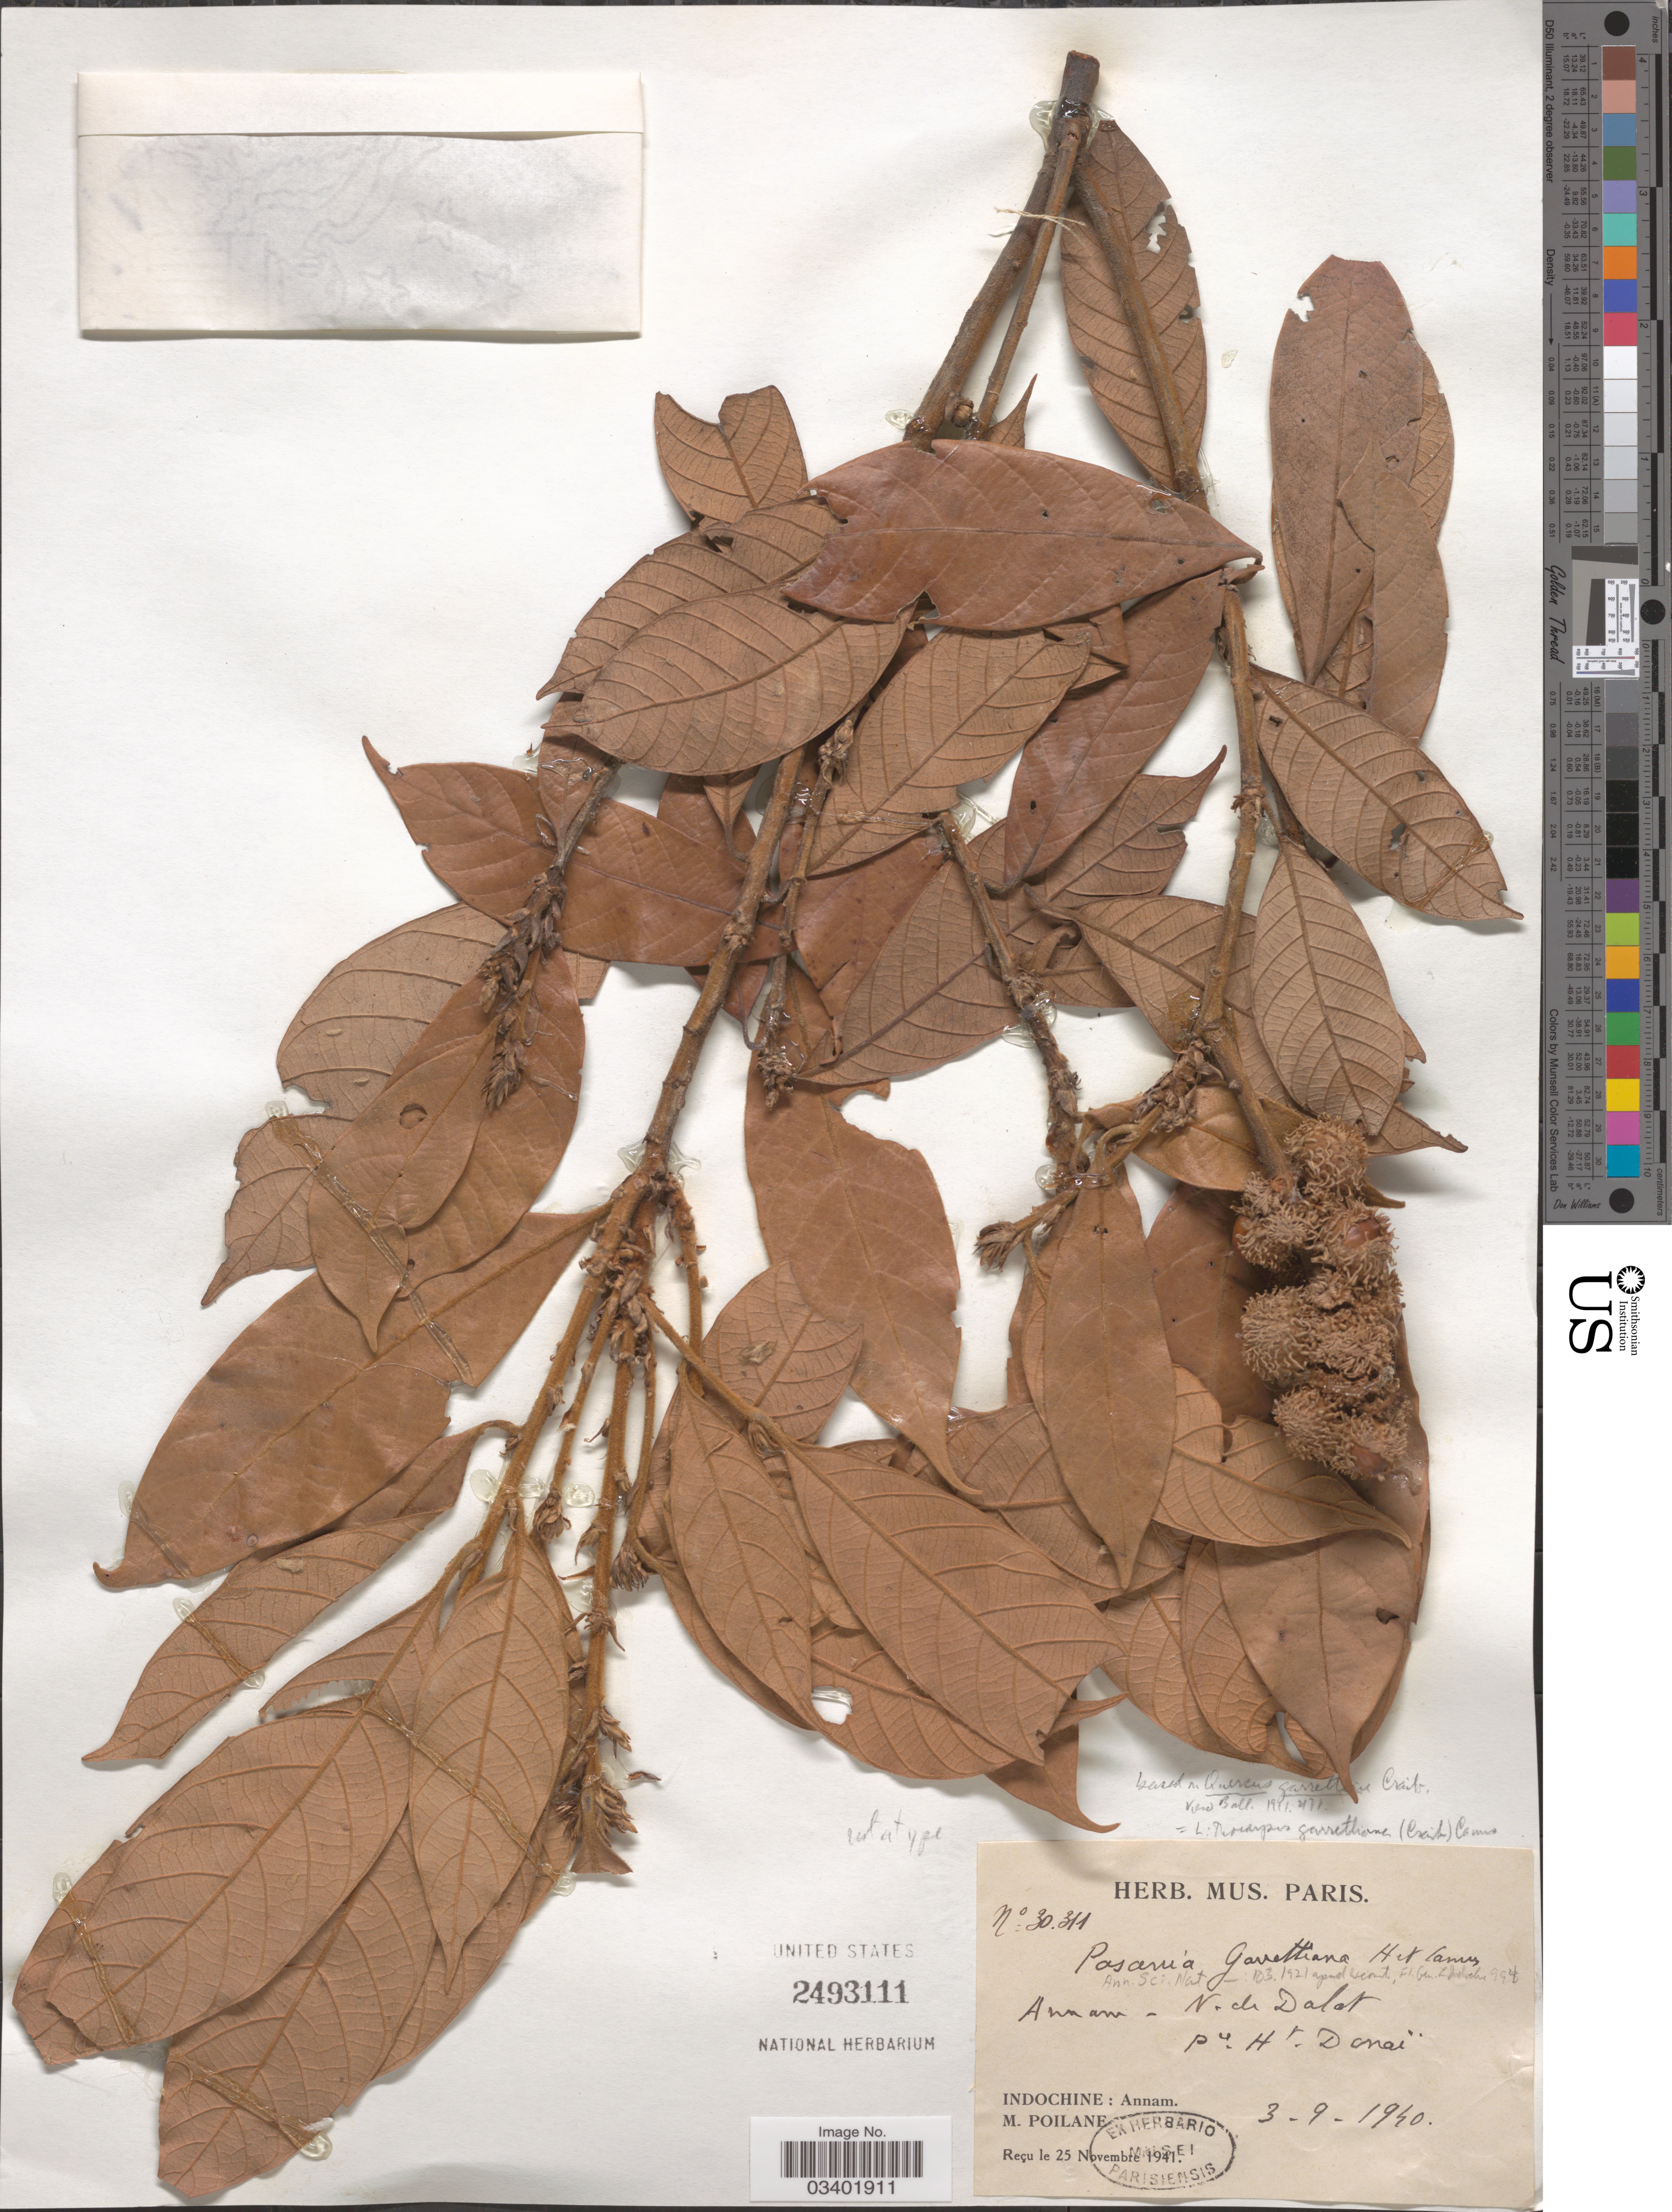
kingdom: Plantae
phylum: Tracheophyta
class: Magnoliopsida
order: Fagales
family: Fagaceae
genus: Lithocarpus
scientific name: Lithocarpus garrettianus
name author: (Craib) A. Camus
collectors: M. Poilane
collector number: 30311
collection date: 1940-09-03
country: Vietnam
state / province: Dong Nai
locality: Annam-N. de Dalat. Pic. [interpreted] Ht. Donaï. Indochine.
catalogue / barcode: US 2493111